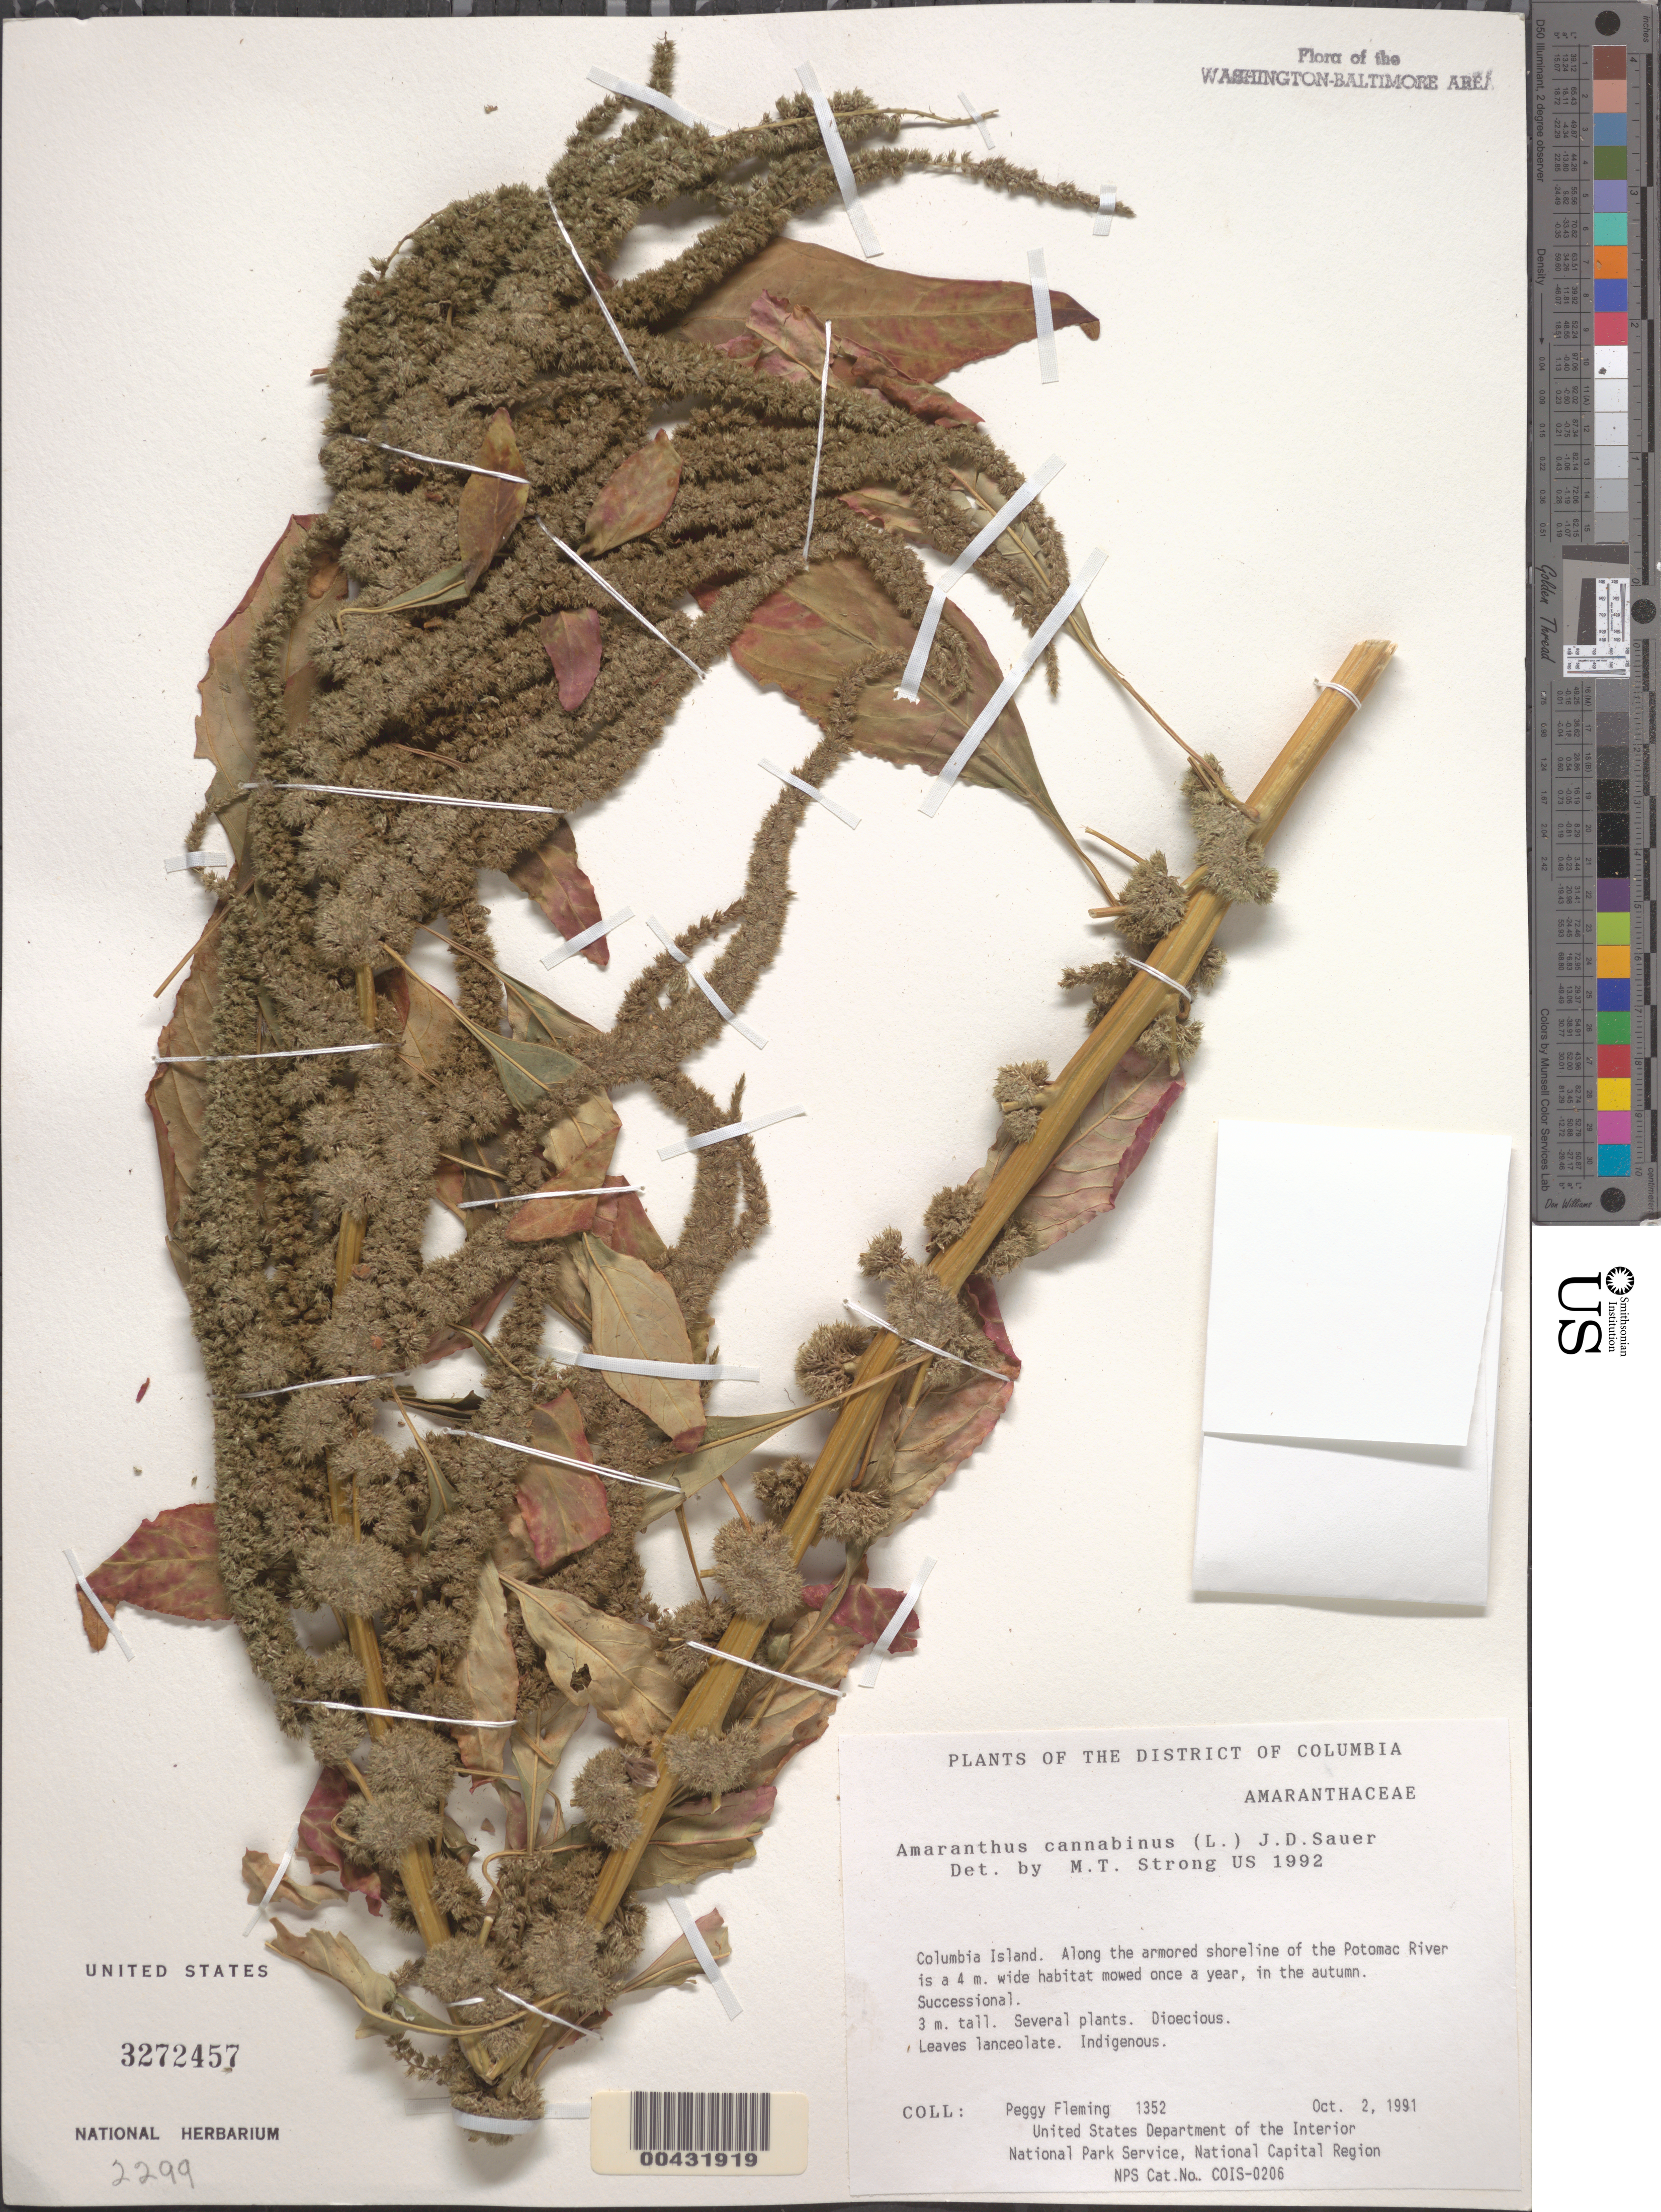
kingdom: Plantae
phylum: Tracheophyta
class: Magnoliopsida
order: Caryophyllales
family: Amaranthaceae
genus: Amaranthus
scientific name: Amaranthus cannabinus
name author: (L.) E.G. F. Sauer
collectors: P. Fleming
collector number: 1352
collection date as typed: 02 Oct 1991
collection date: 1991-10-02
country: United States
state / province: District of Columbia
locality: Columbia Island, along shoreline of the Potomac River Columbia Island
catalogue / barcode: US 3272457